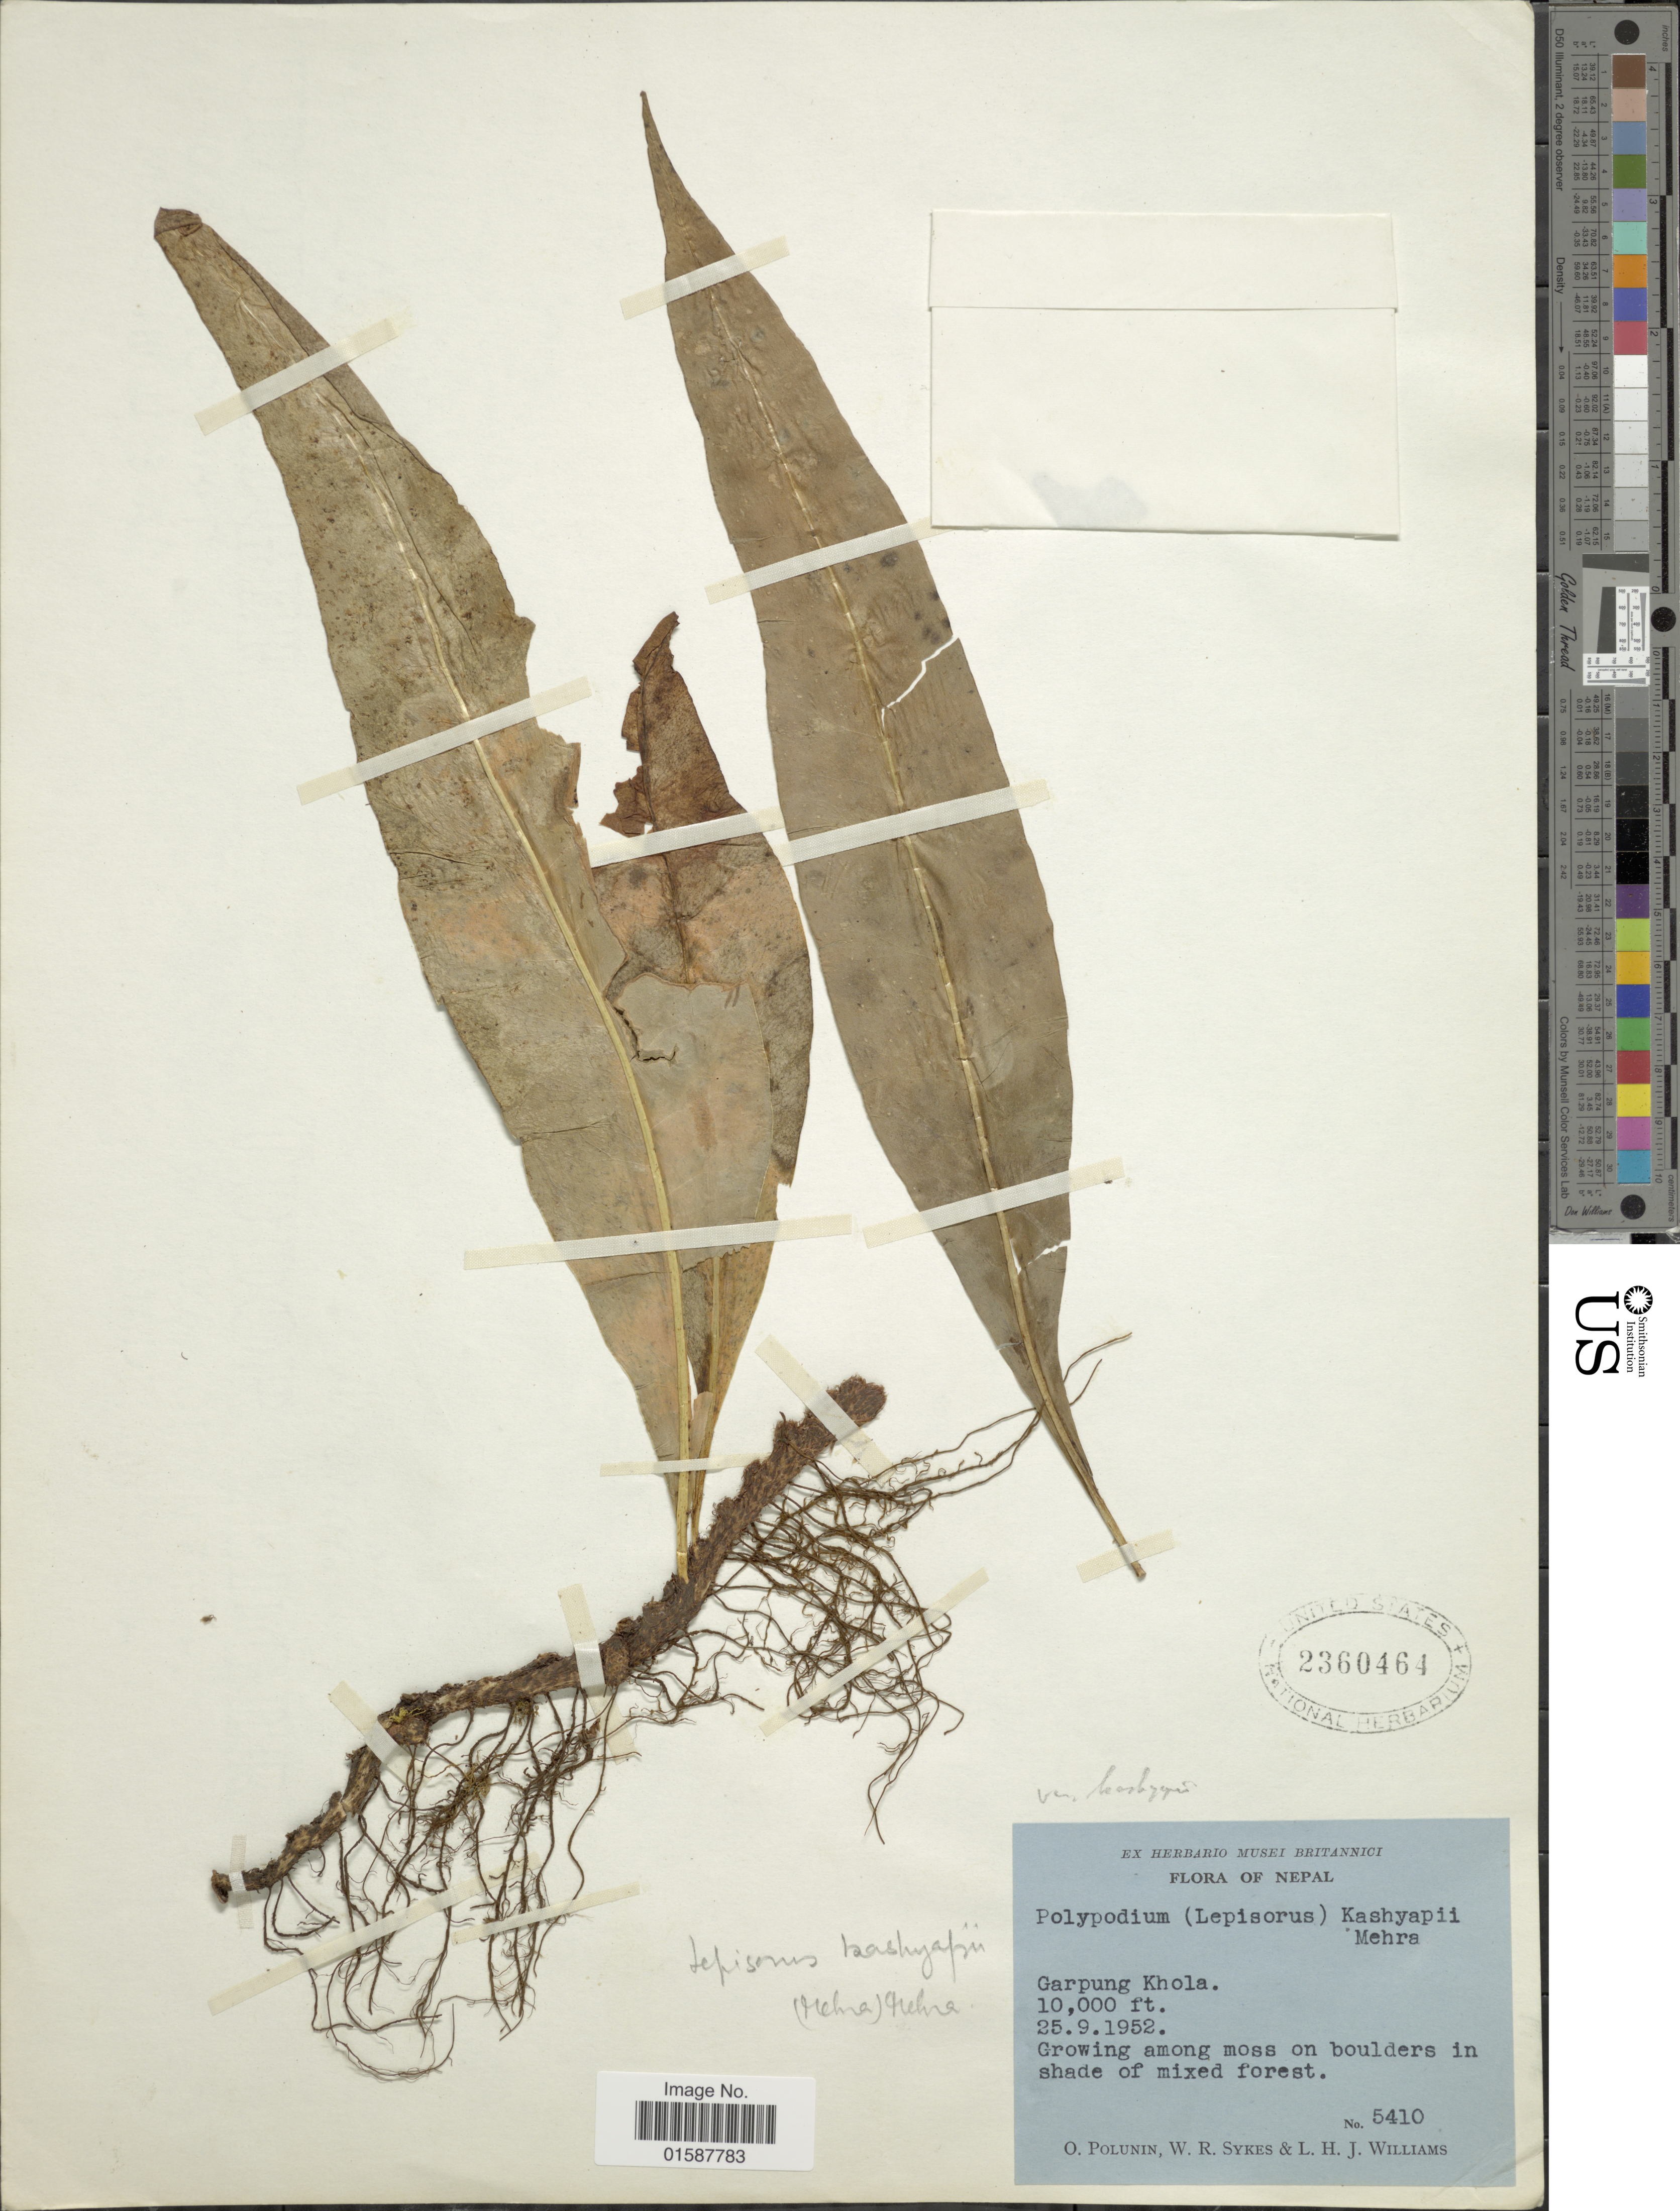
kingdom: Plantae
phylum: Tracheophyta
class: Polypodiopsida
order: Polypodiales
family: Polypodiaceae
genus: Lepisorus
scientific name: Lepisorus kashyapii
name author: (Mehra) Mehra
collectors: O. V. Polunin, W. R. Sykes & L. H. J. Williams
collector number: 5410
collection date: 1952-09-25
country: Nepal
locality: Nepal, Garpung Khola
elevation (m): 3048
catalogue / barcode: US 2360464